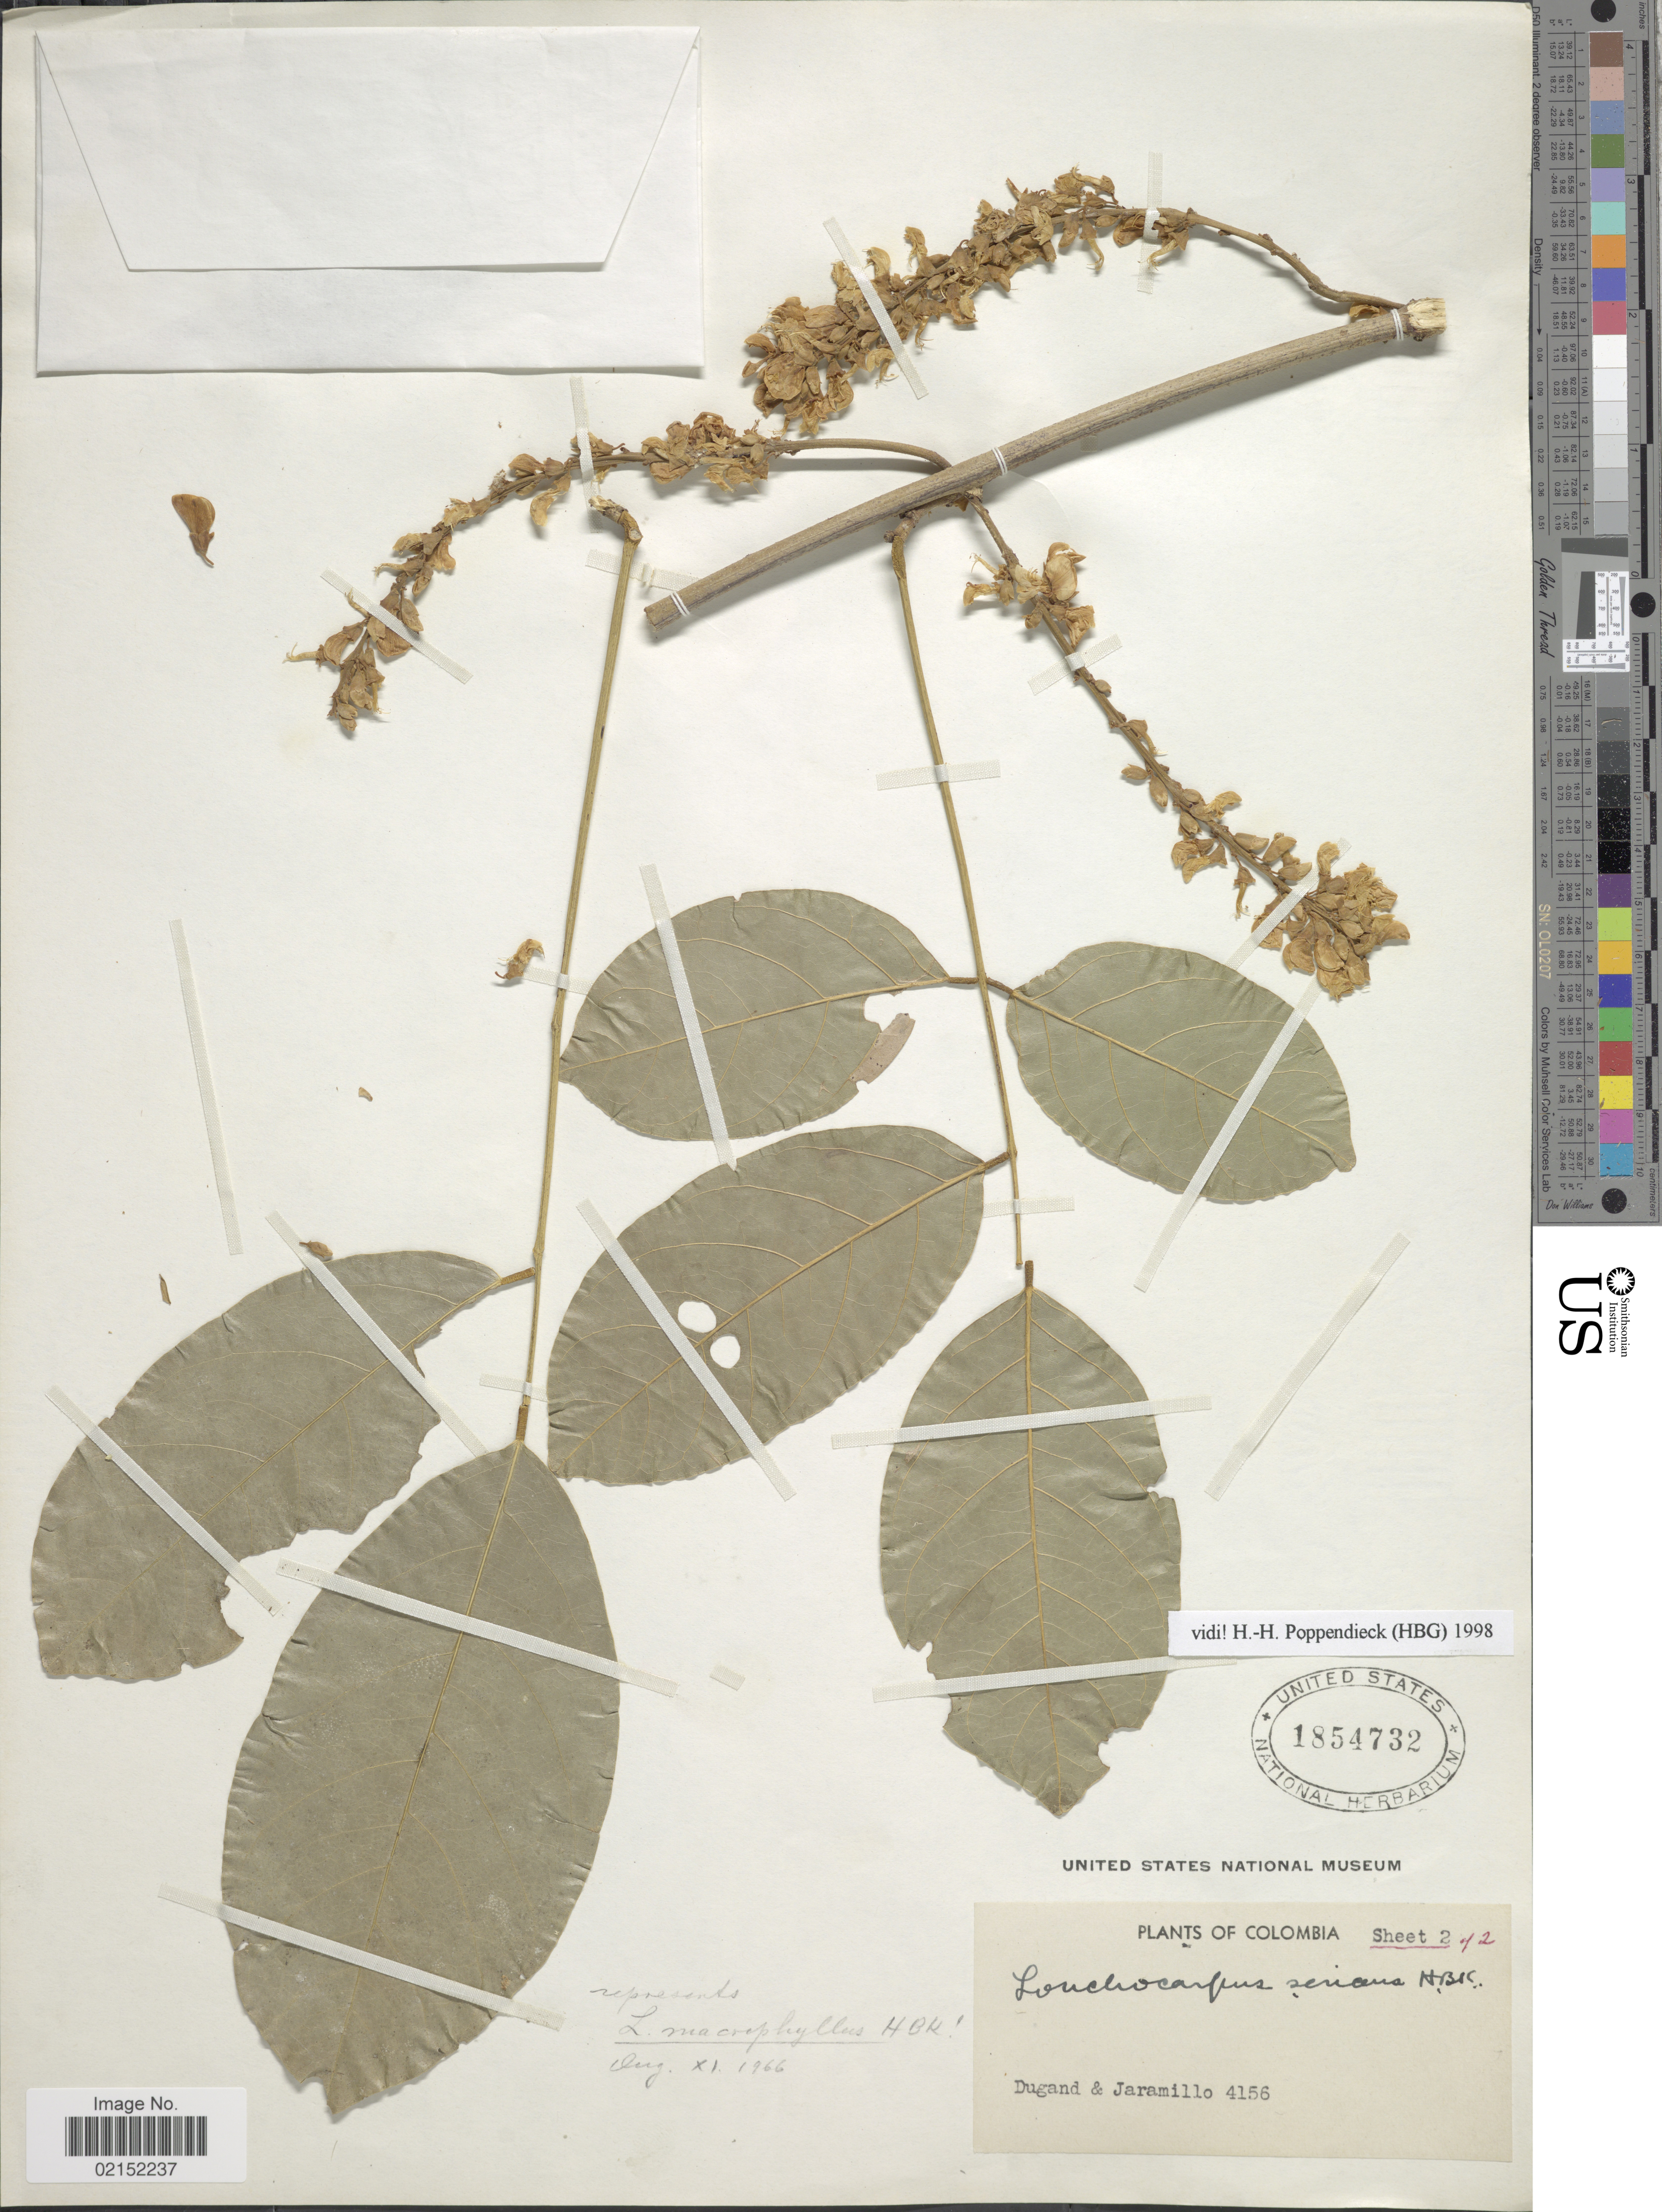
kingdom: Plantae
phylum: Tracheophyta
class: Magnoliopsida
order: Fabales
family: Fabaceae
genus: Lonchocarpus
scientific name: Lonchocarpus macrophyllus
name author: Kunth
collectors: Dugand, -- & Jaramillo, --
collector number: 4156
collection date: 1966-08-11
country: Colombia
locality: Colombia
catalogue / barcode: US 1854731